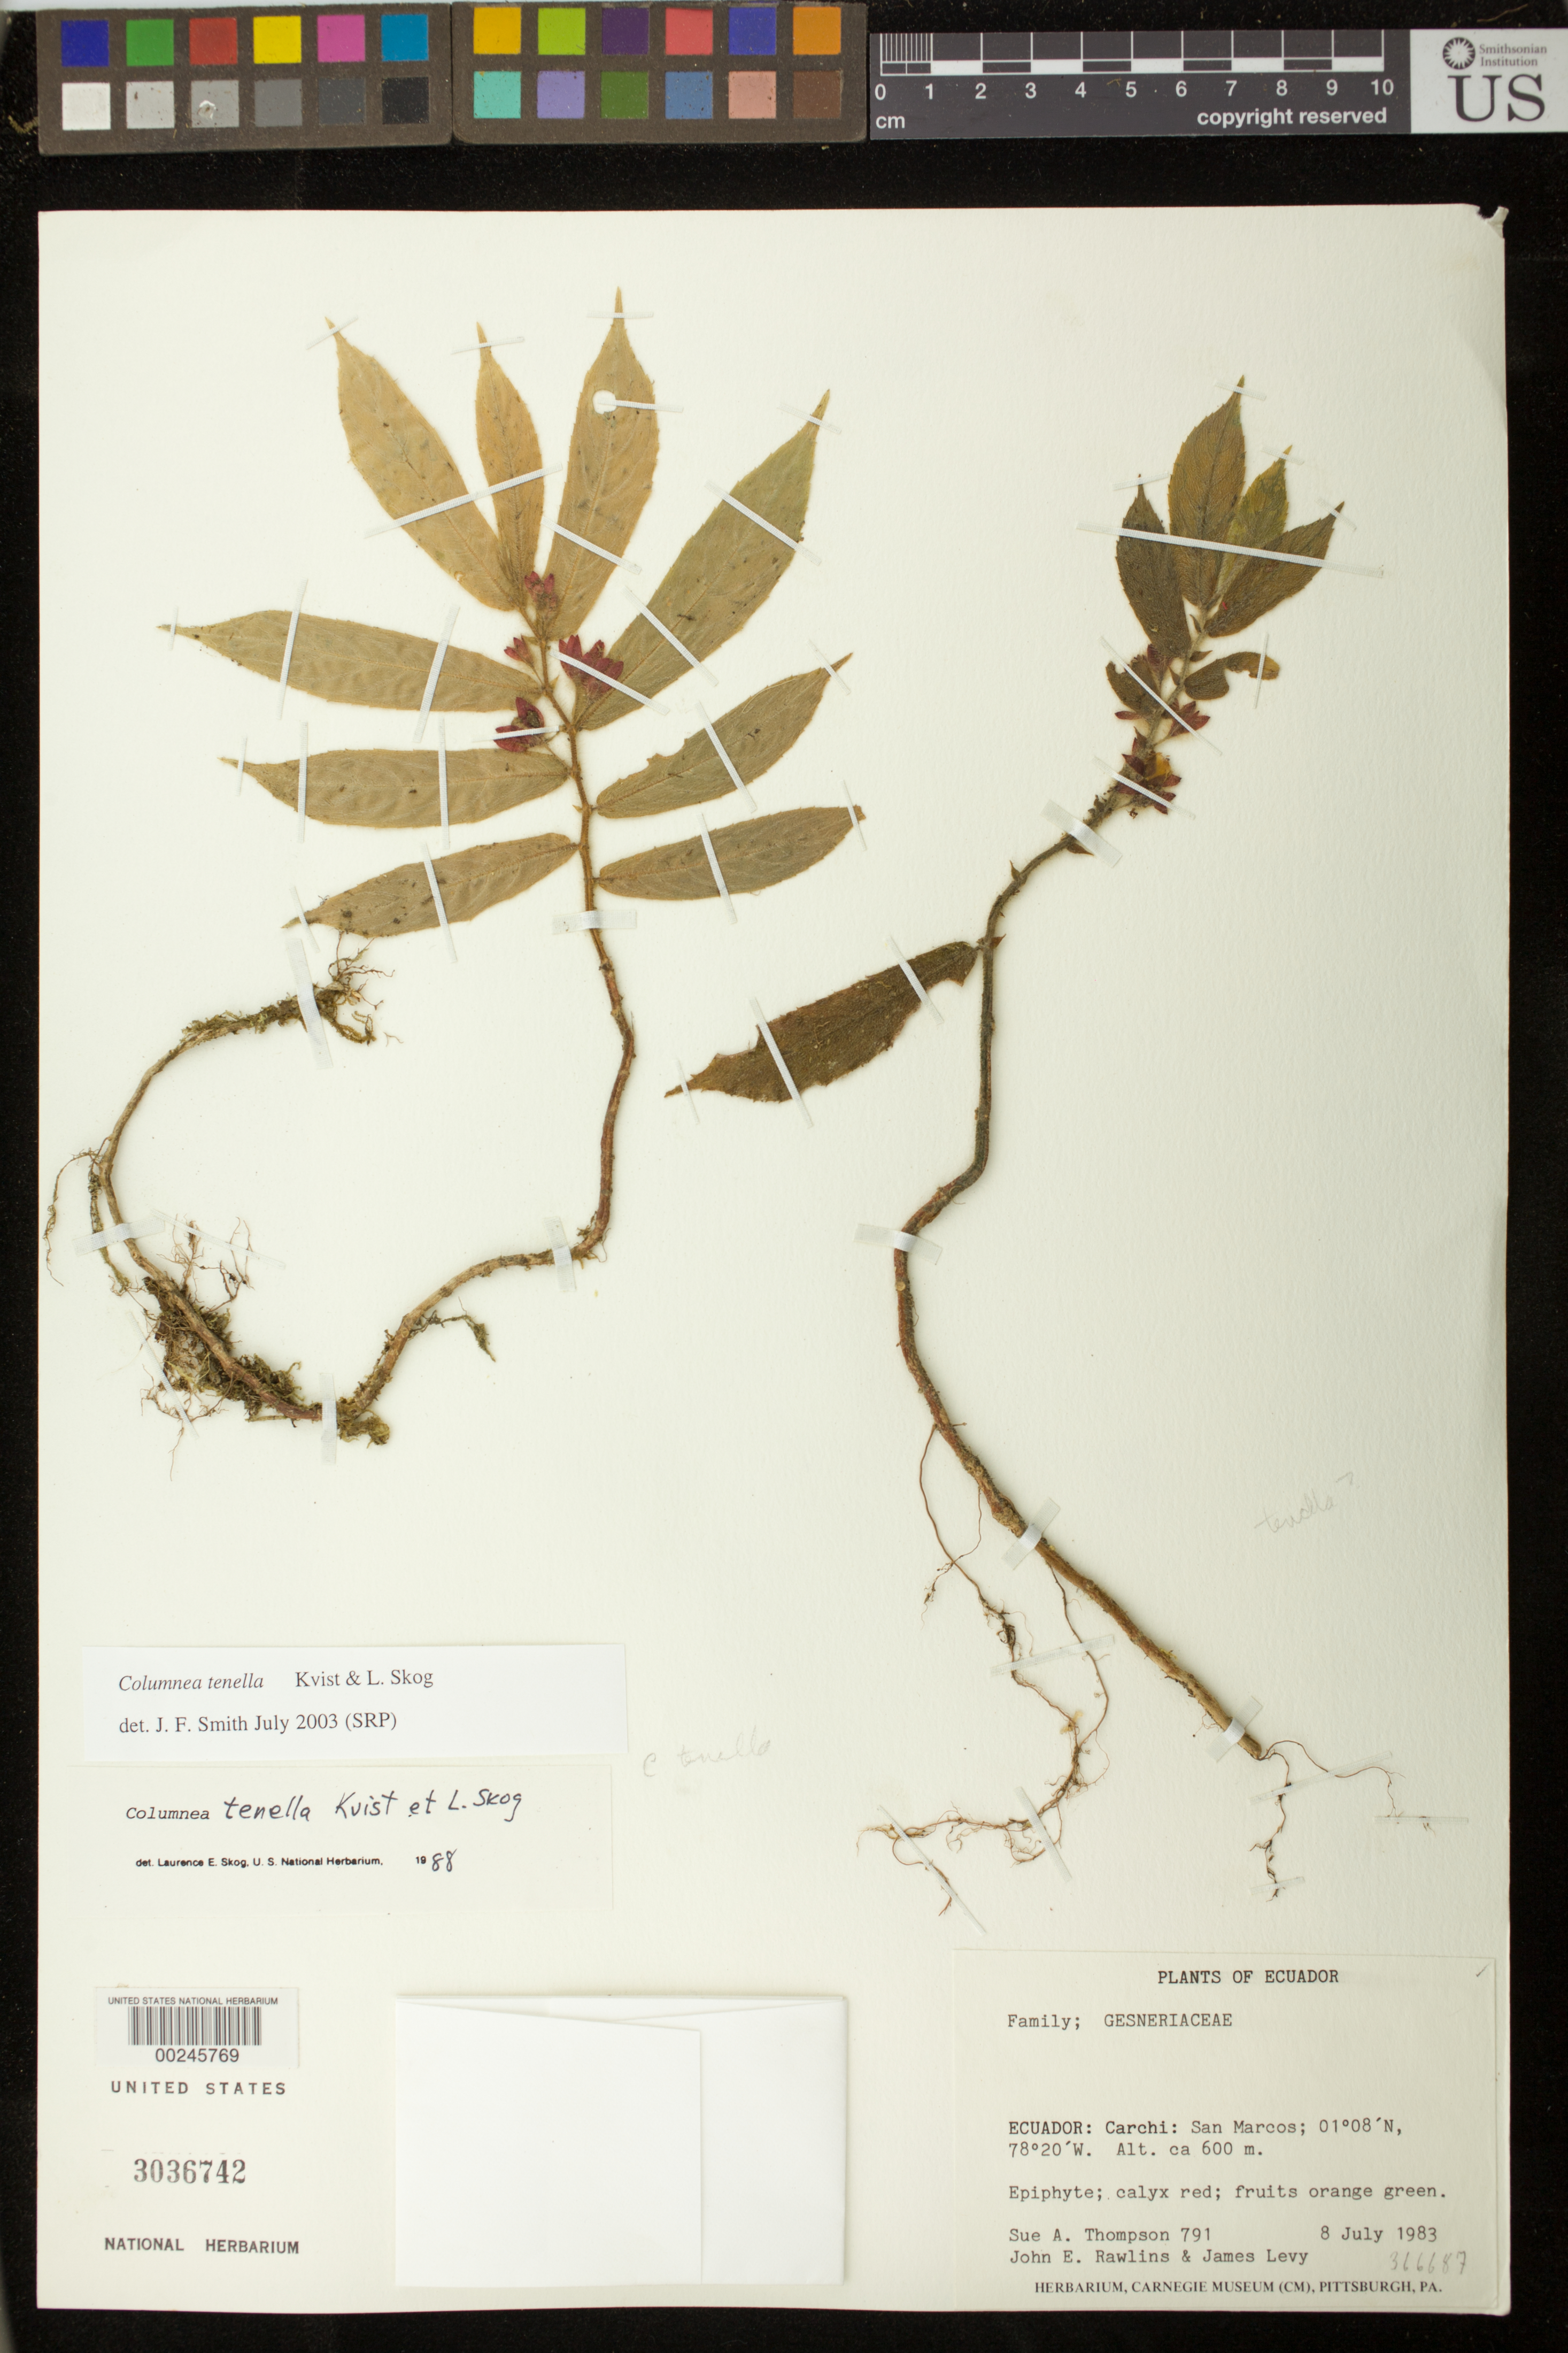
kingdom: Plantae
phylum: Tracheophyta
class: Magnoliopsida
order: Lamiales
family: Gesneriaceae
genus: Columnea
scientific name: Columnea tenella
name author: L.P. Kvist & L.E. Skog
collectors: S. A. Thompson, J. Rawlins & J. Levy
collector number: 791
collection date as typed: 08 Jul 1983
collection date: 1983-07-08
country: Ecuador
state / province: Carchi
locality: San Marcos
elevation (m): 600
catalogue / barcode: US 3036742